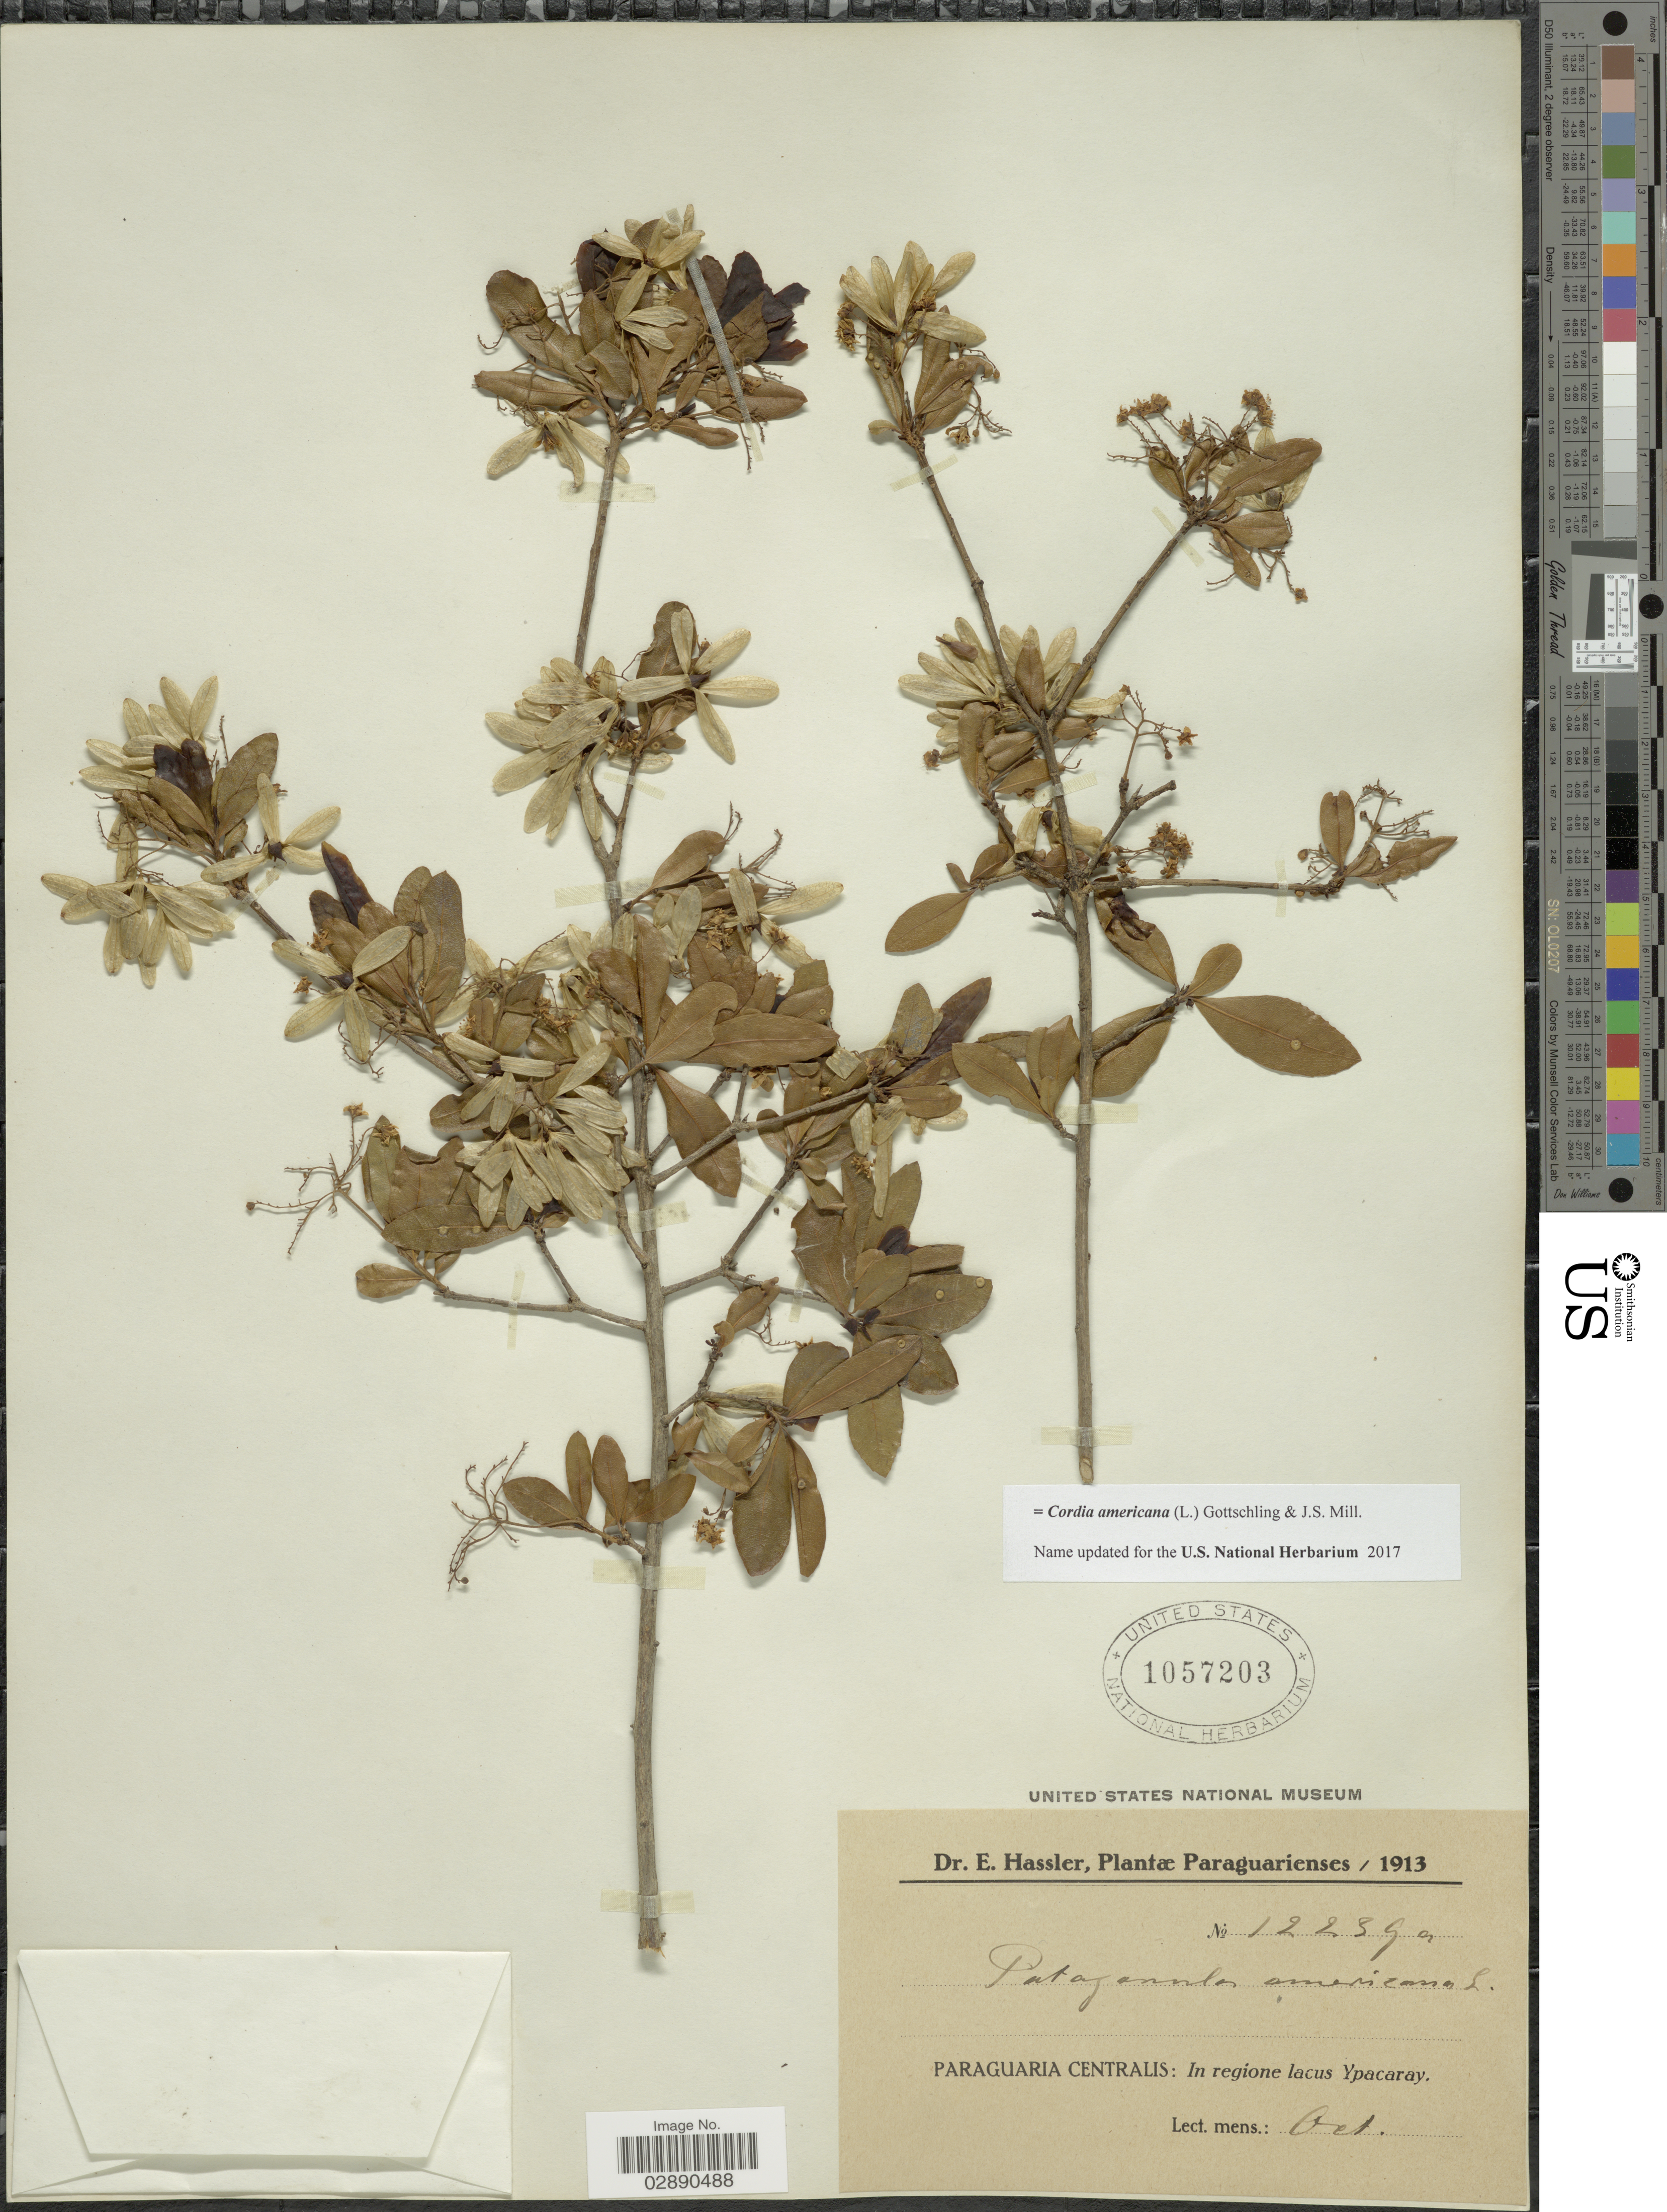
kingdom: Plantae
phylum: Tracheophyta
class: Magnoliopsida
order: Boraginales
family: Cordiaceae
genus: Cordia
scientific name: Cordia americana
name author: (L.) Gottschling & J.S. Mill.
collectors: E. Hassler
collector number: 12239a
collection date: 1913-10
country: Paraguay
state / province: Central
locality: Paraguaria Centralis: In regione lacus Ypacaray.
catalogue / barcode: US 1057203